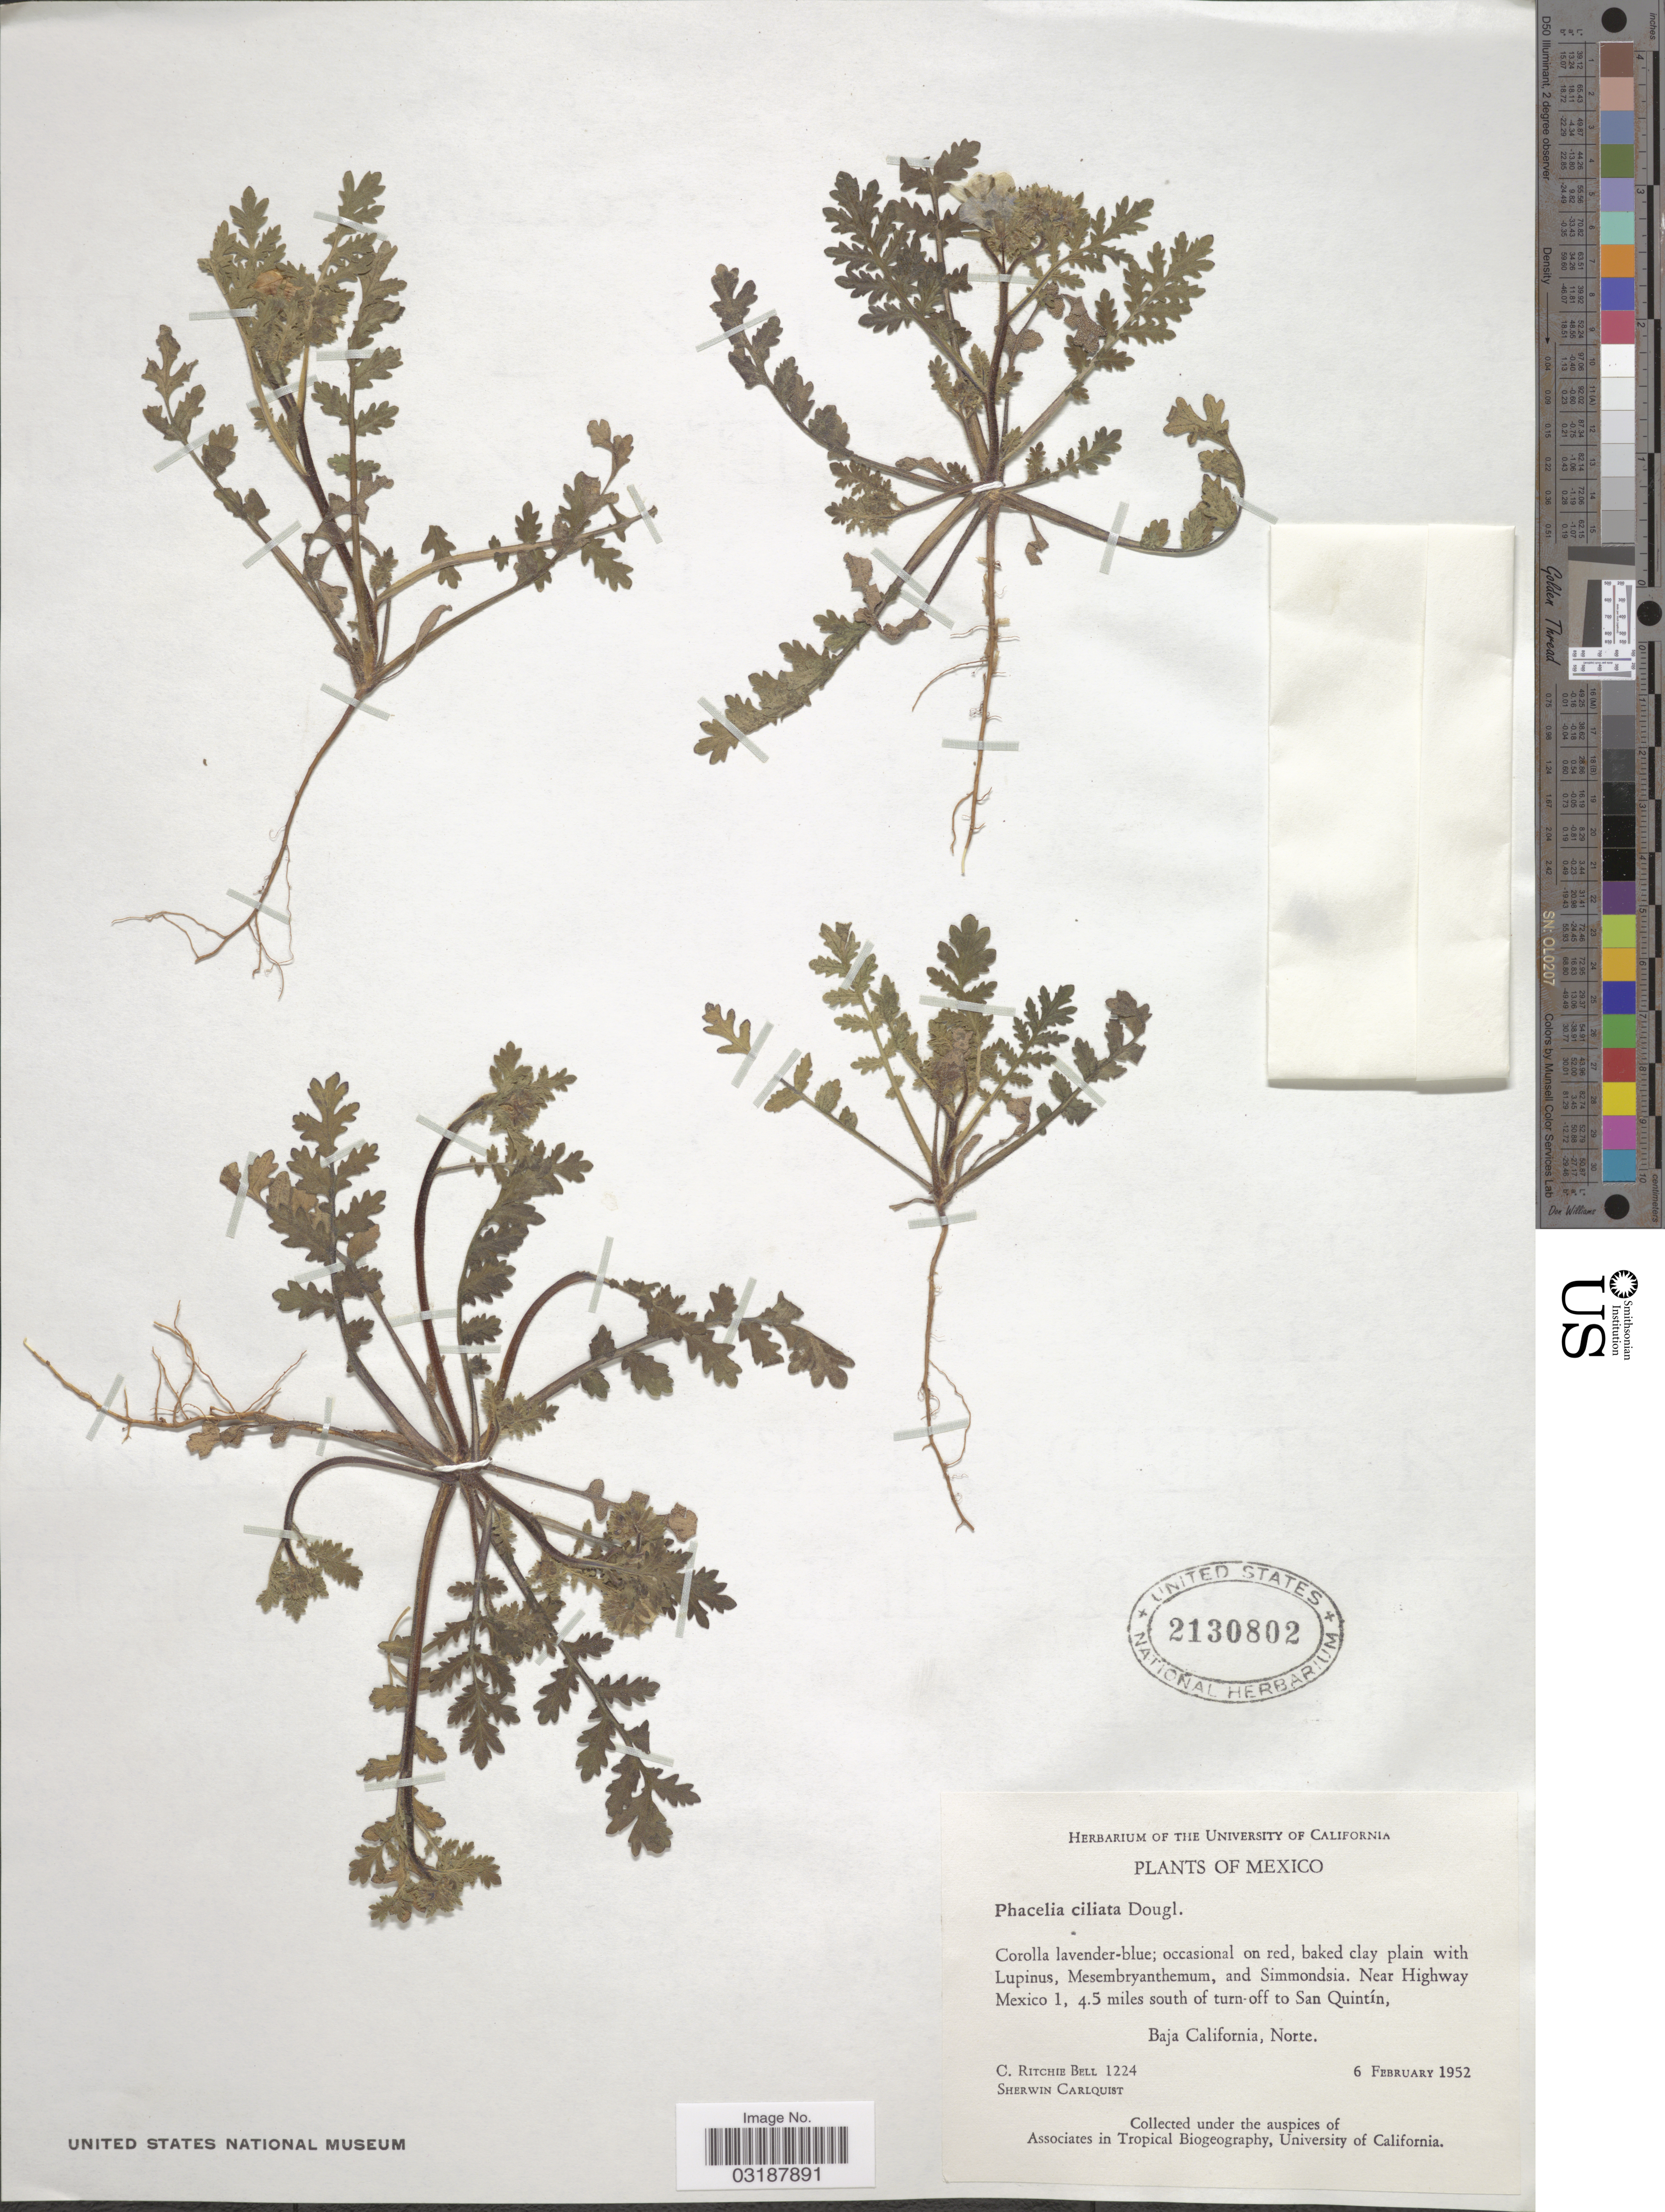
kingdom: Plantae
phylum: Tracheophyta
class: Magnoliopsida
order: Boraginales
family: Hydrophyllaceae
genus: Phacelia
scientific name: Phacelia ciliata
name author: Benth.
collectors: C. R. Bell & S. Carlquist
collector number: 1224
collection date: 1952-02-06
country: Mexico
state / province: Baja California Norte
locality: Near Highway Mexico 1, 4.5 miles south of turn-off to San Quintín, Baja California, Norte.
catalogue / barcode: US 2130802